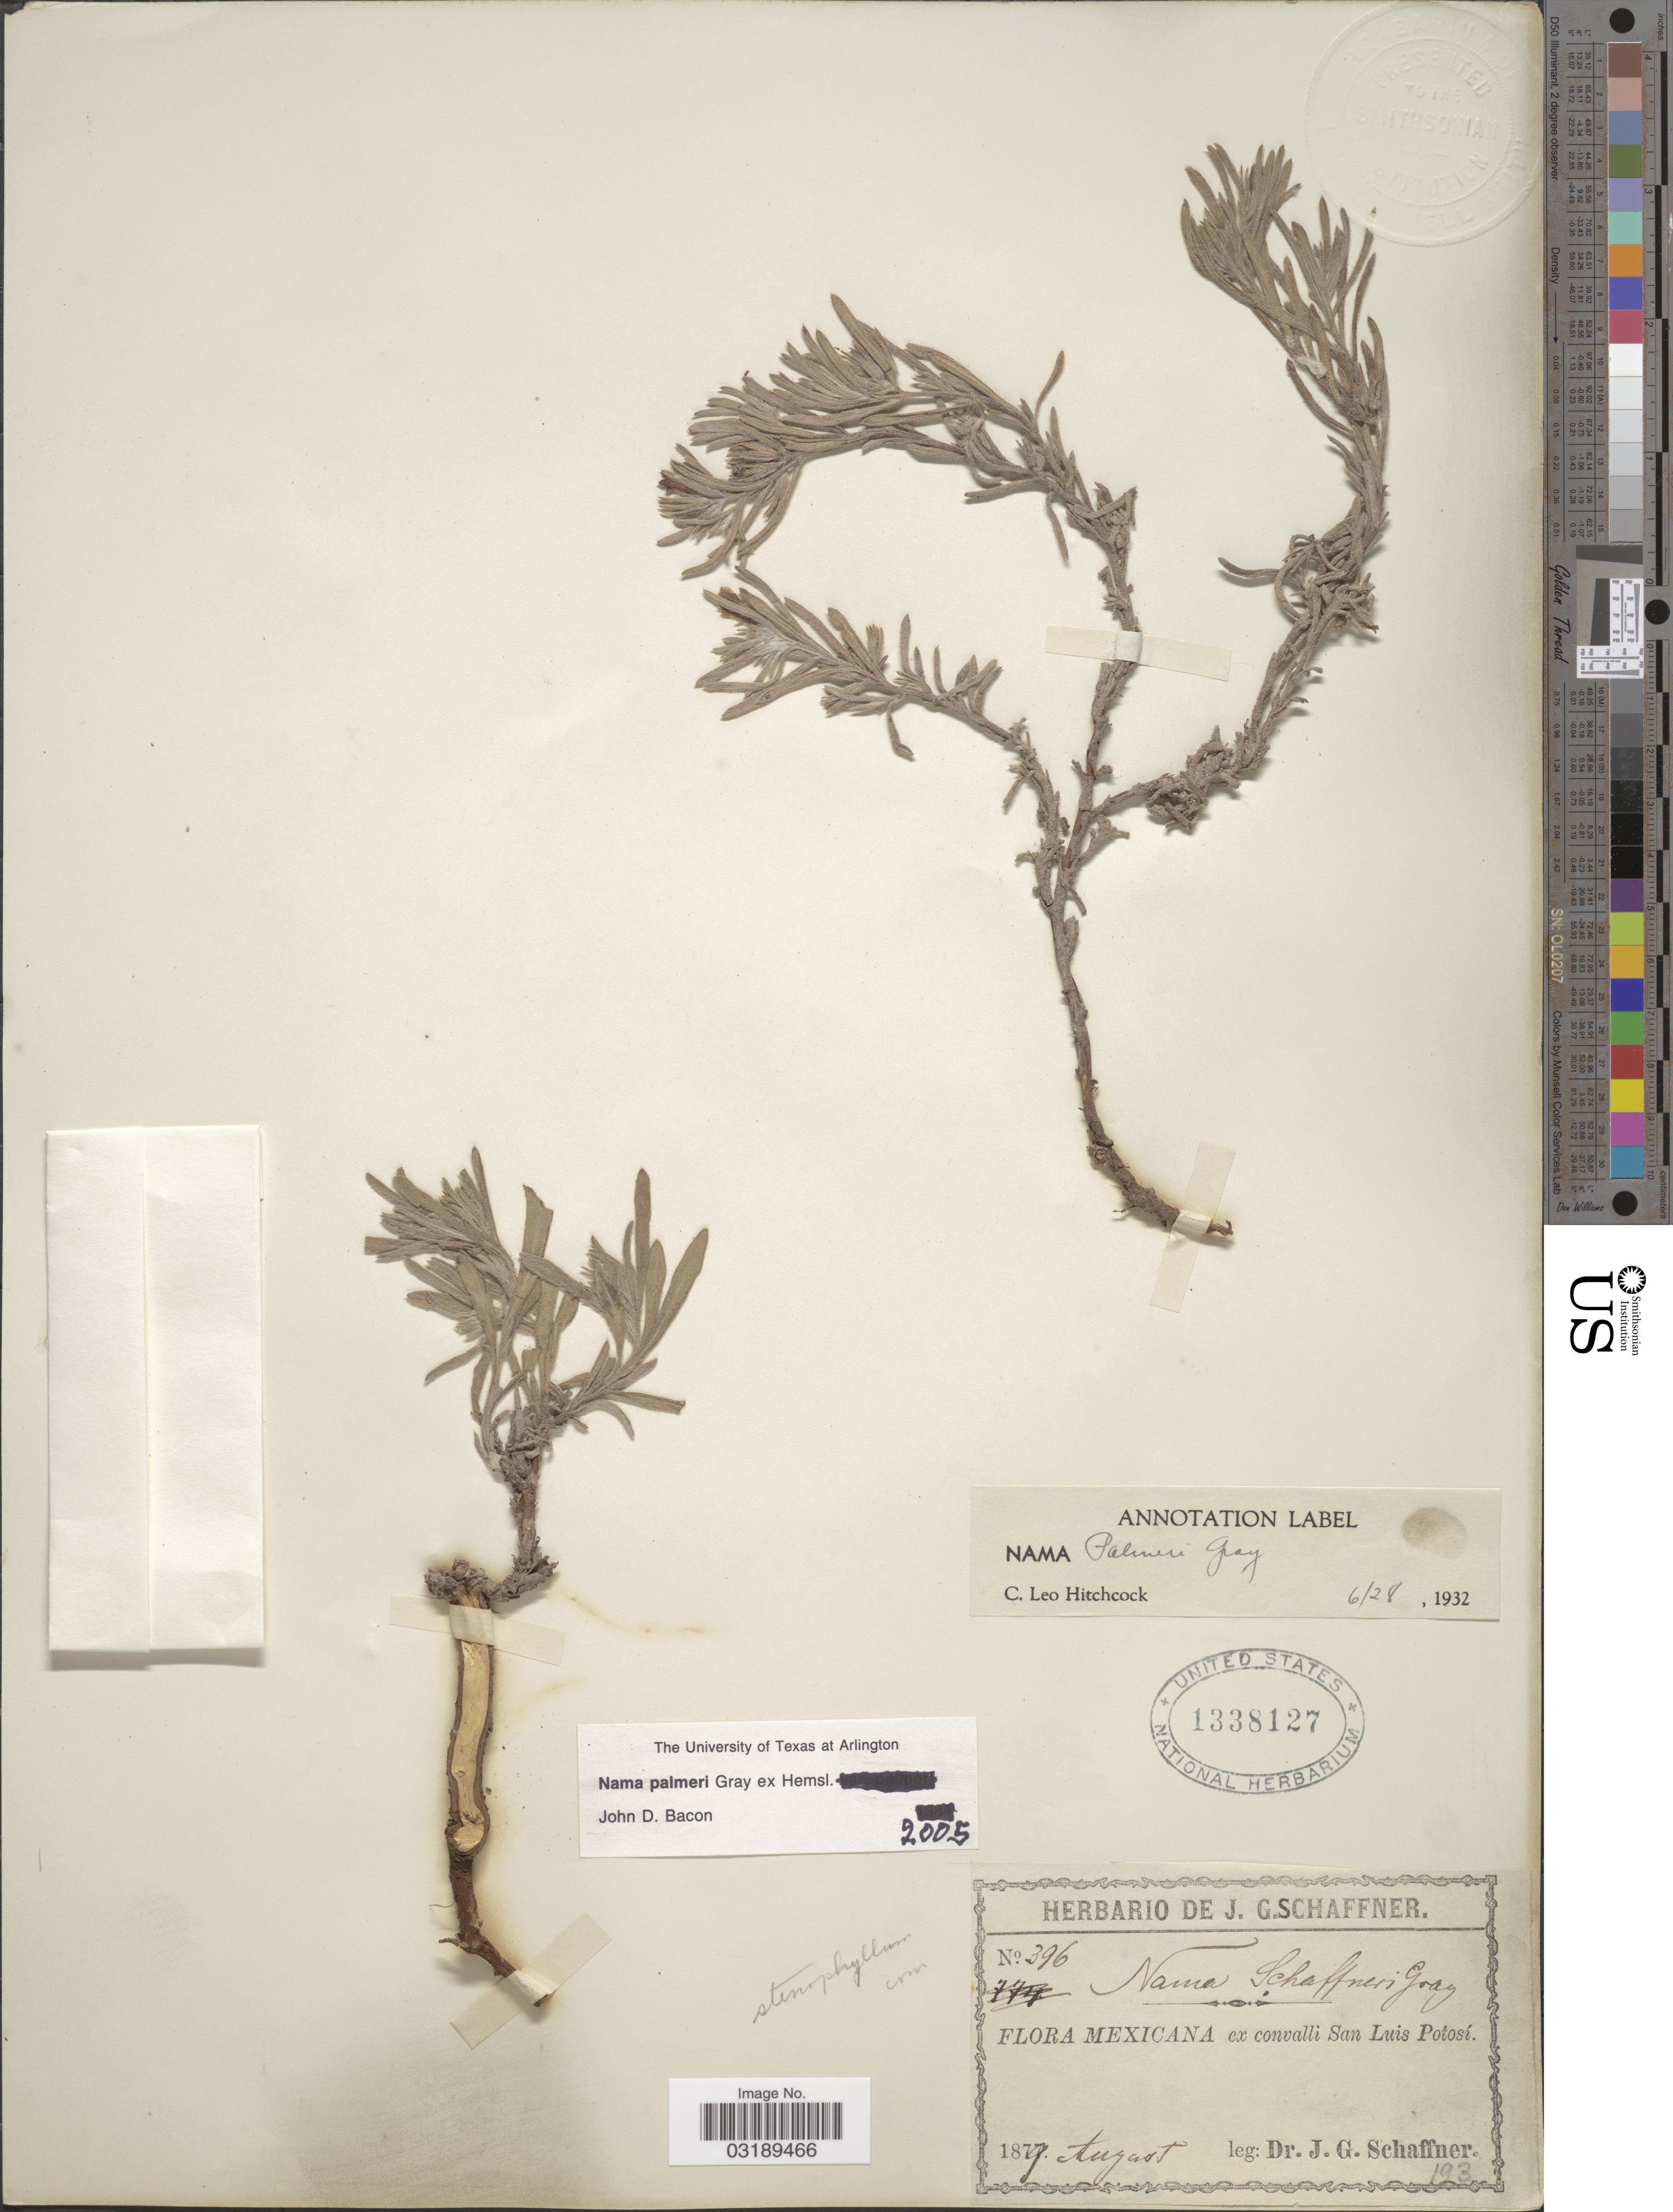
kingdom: Plantae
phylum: Tracheophyta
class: Magnoliopsida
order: Boraginales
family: Namaceae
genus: Nama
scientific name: Nama palmeri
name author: A. Gray in Hemsl.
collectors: J. G. Schaffner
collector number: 396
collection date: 1879-08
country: Mexico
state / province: San Luis Potosí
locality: Ex convalli San Luis Potosí.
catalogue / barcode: US 1338127